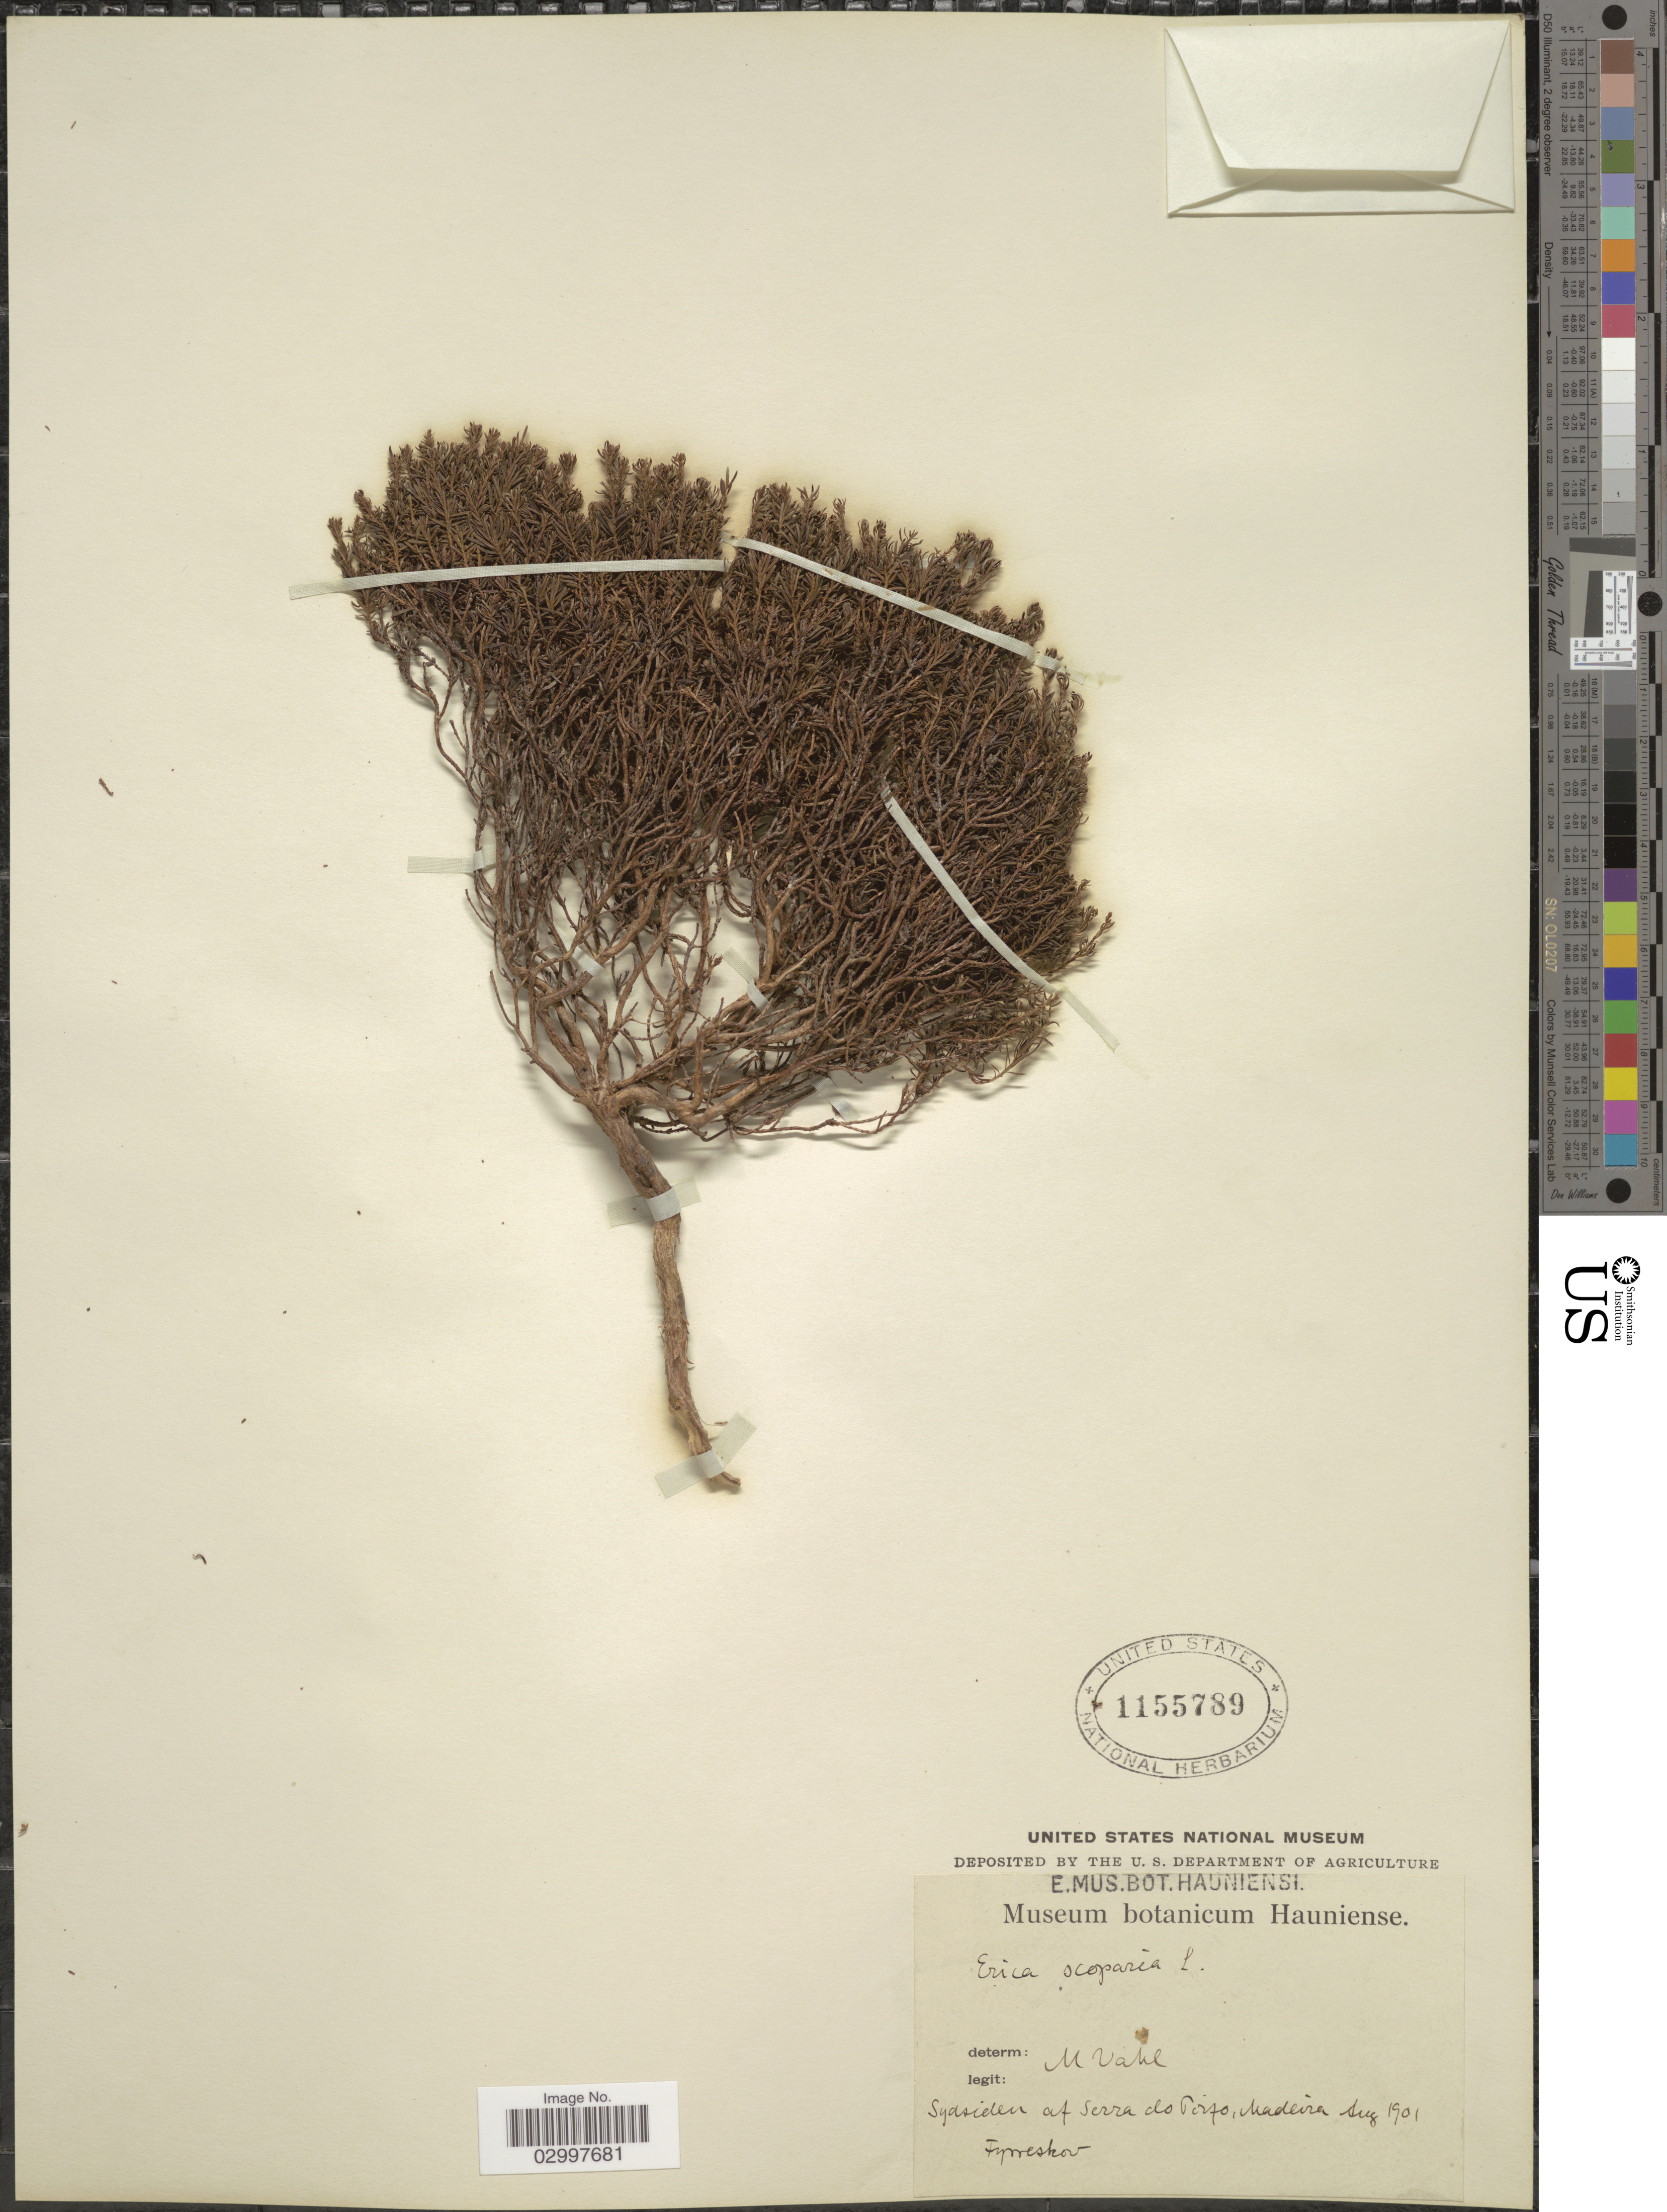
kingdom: Plantae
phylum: Tracheophyta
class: Magnoliopsida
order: Ericales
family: Ericaceae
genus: Erica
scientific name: Erica scoparia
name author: L.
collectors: M. Vahl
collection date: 1901-08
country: Portugal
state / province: Madeira (Aut. Reg.)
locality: Sydsiden at Serra do Tirfo. [interpreted]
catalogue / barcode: US 1155789